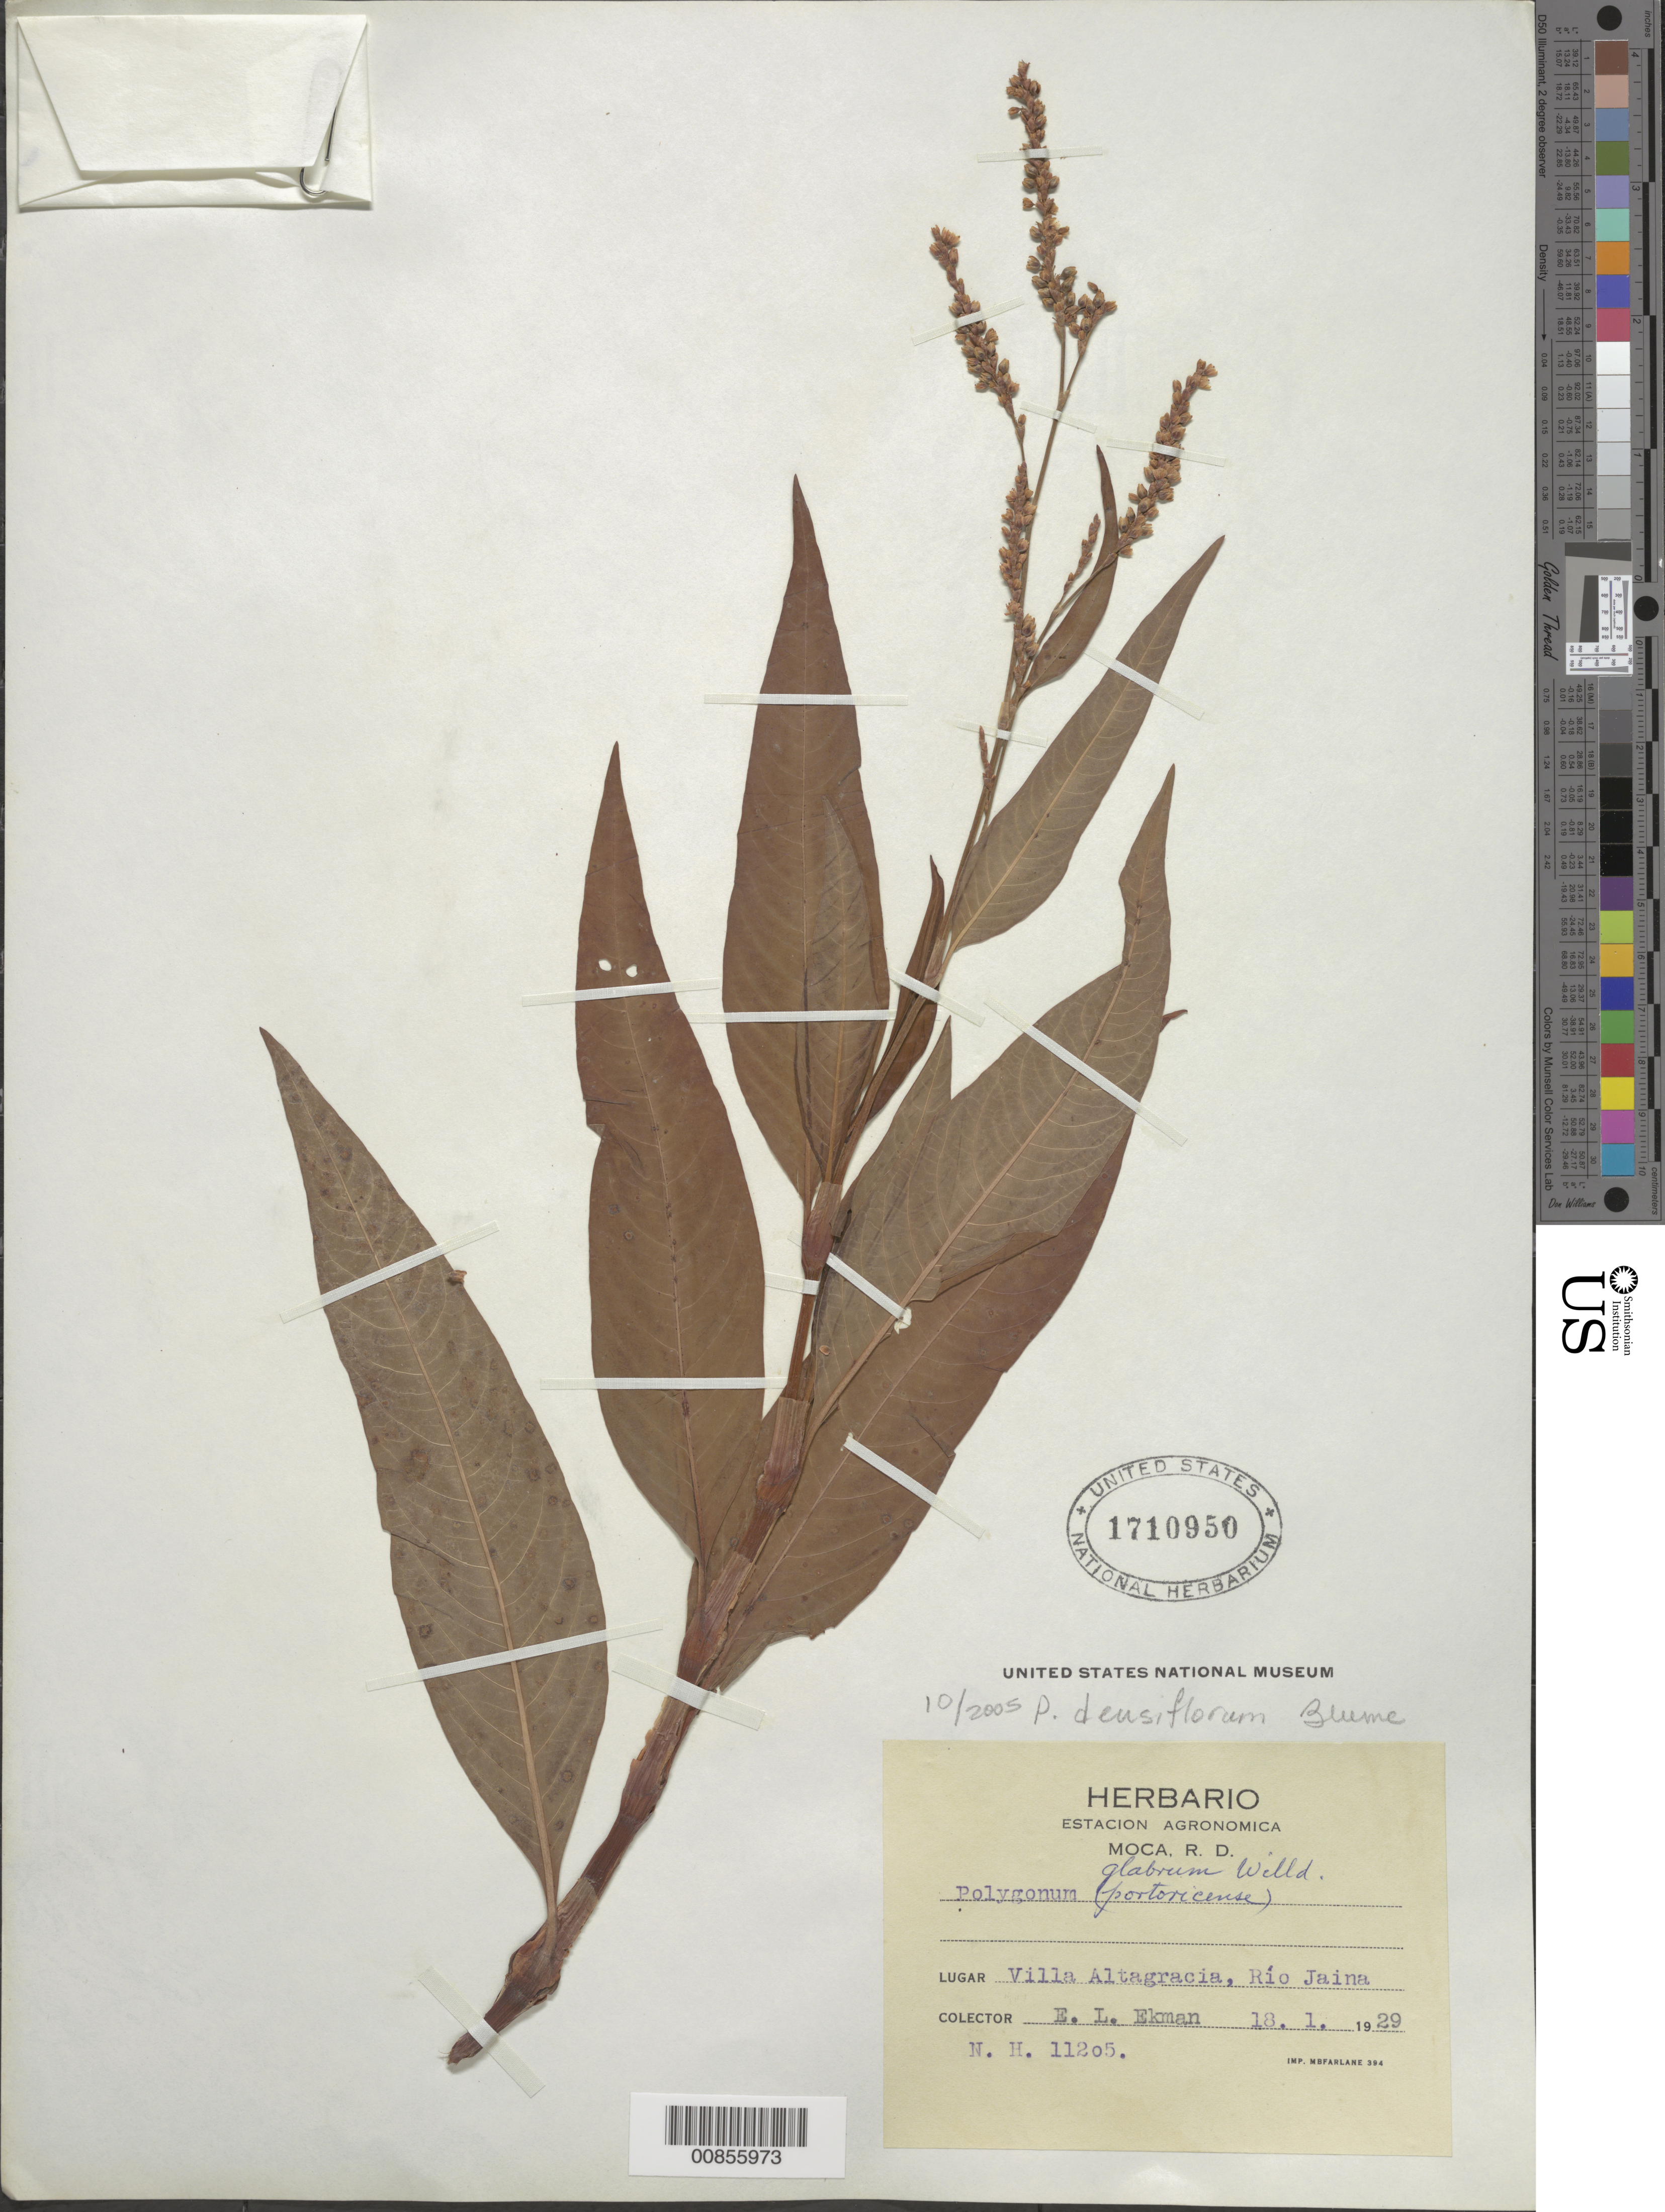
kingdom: Plantae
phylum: Tracheophyta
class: Magnoliopsida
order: Caryophyllales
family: Polygonaceae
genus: Polygonum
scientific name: Polygonum sp.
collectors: E. L. Ekman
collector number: H 11205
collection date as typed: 18 Jan 1929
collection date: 1929-01-18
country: Dominican Republic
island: Hispaniola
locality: Villa Altagracia, Río Jaina.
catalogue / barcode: US 1710950